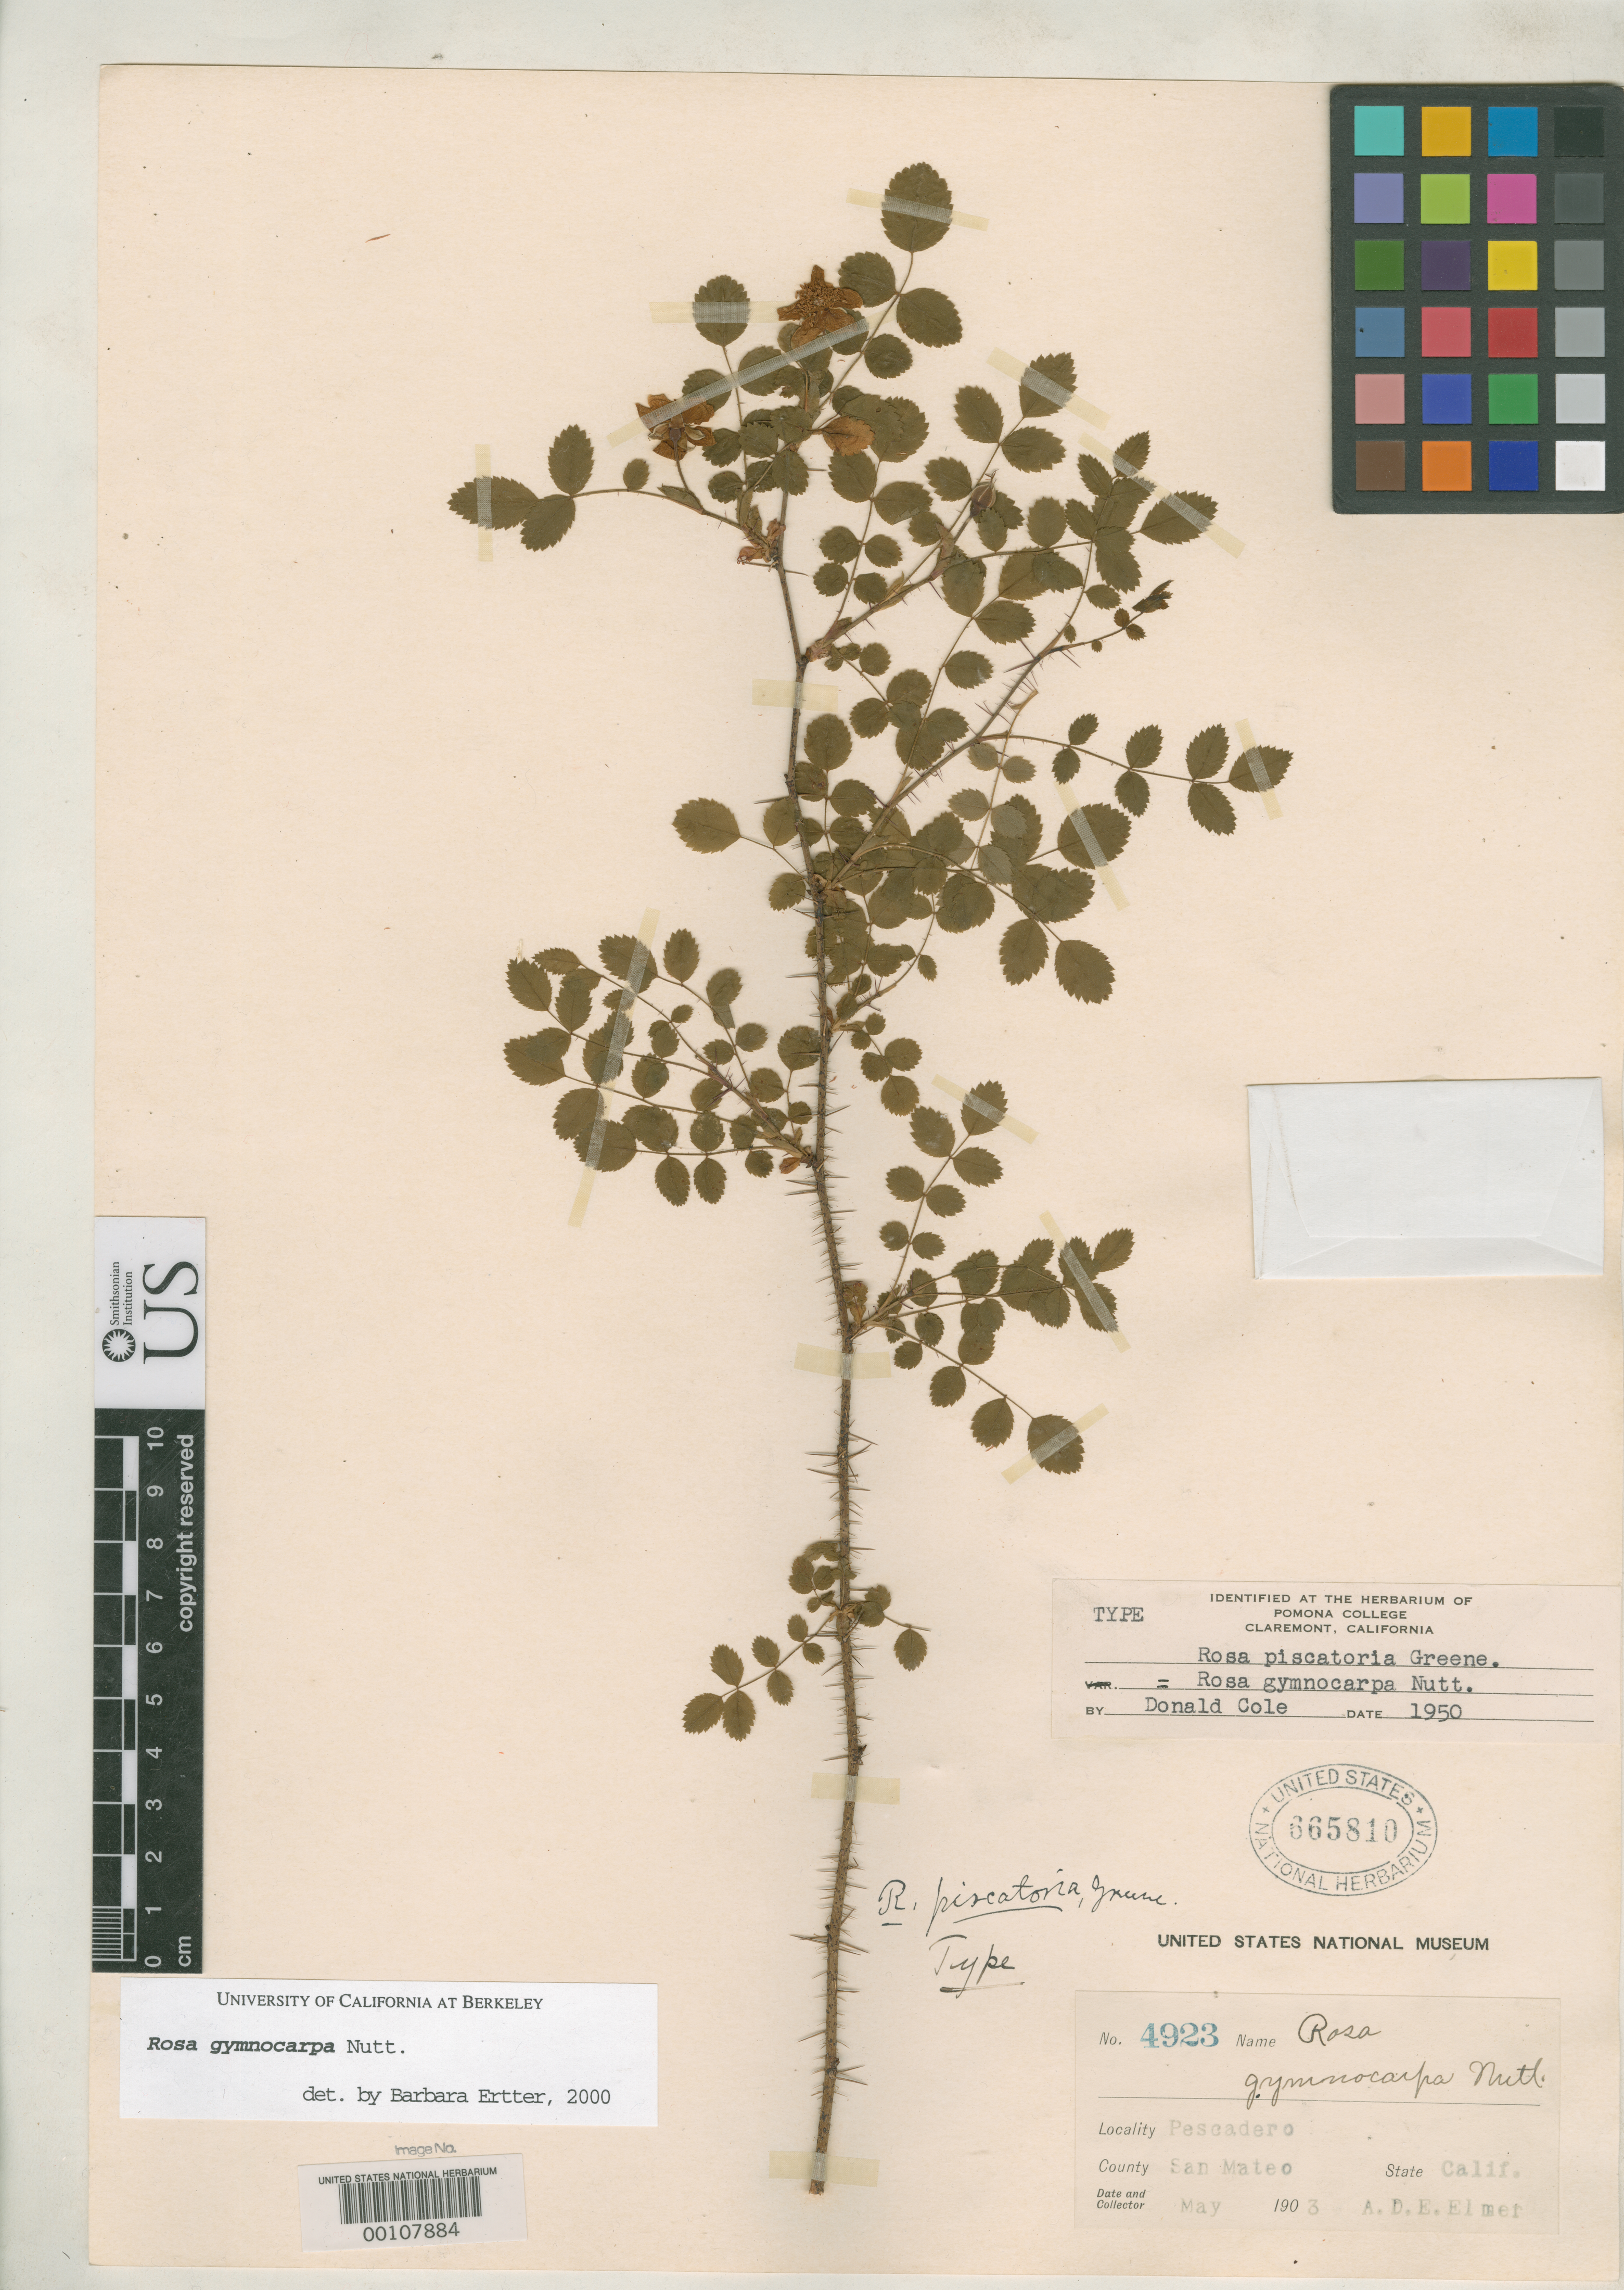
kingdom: Plantae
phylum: Tracheophyta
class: Magnoliopsida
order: Rosales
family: Rosaceae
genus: Rosa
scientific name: Rosa piscatoria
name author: Greene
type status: Holotype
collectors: A. D. E. Elmer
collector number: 4923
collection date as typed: May 1903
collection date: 1903-05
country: United States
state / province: California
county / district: San Mateo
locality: Pescadero.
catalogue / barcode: US 665810